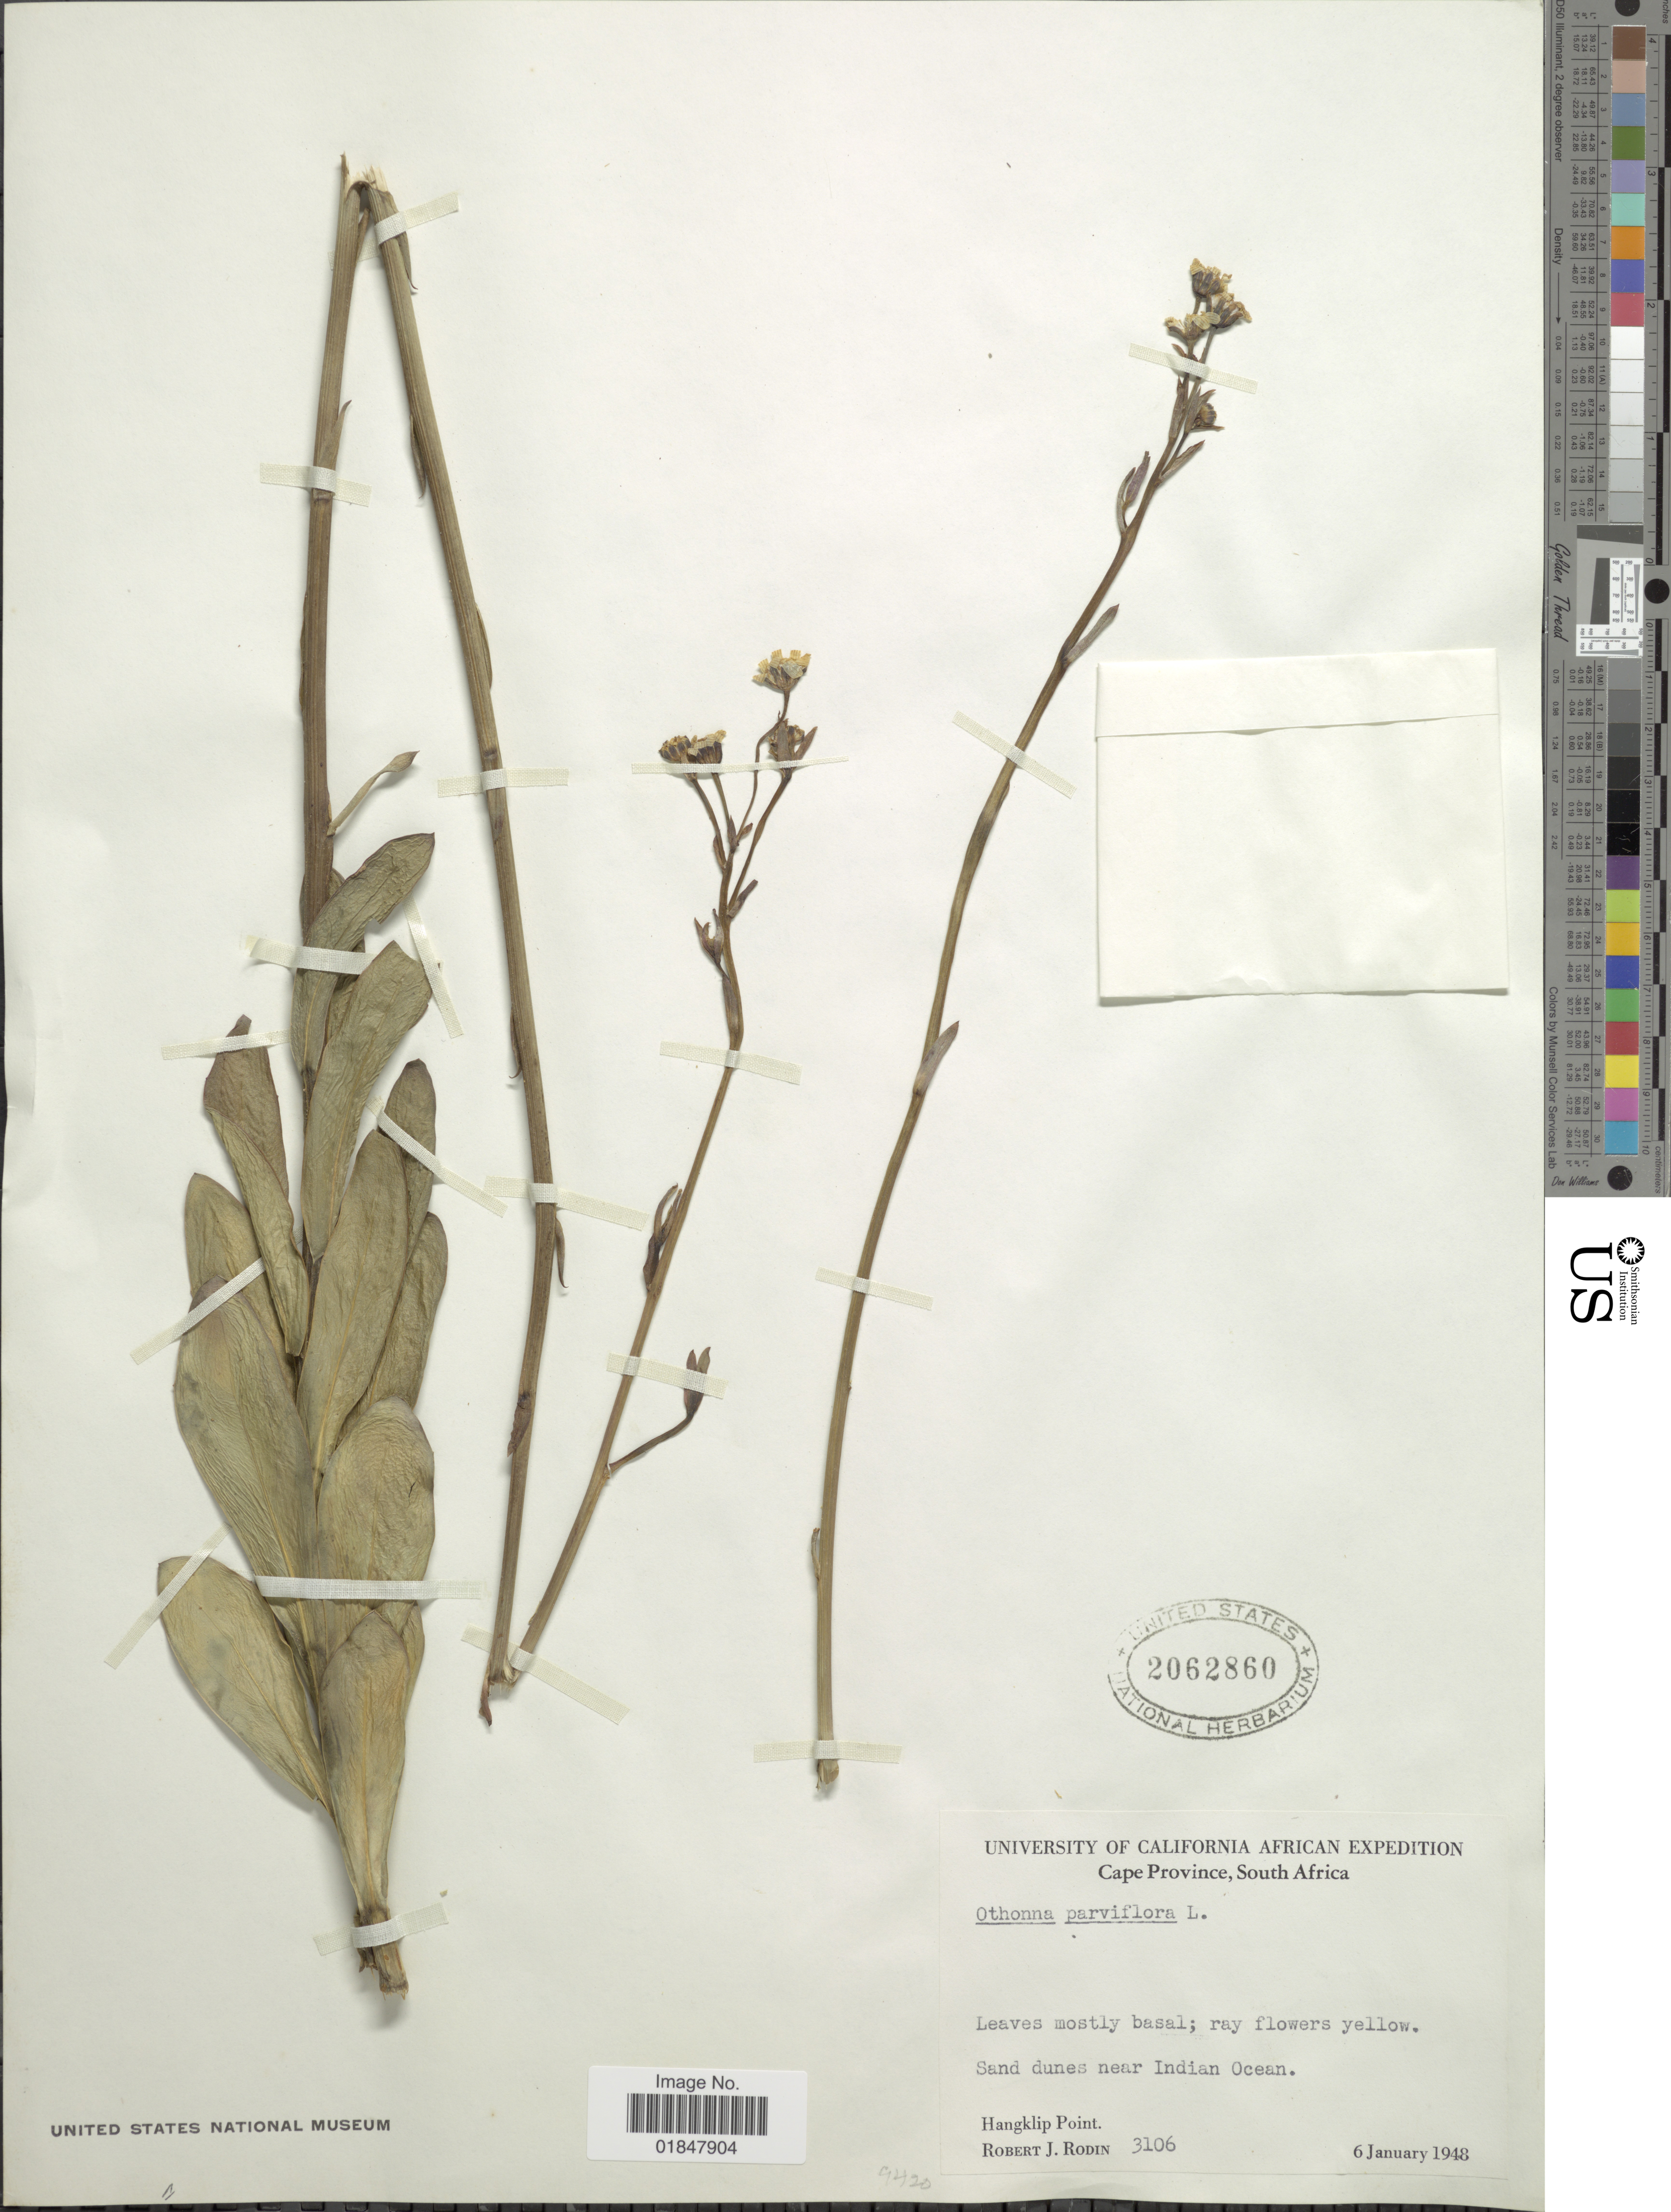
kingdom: Plantae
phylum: Tracheophyta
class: Magnoliopsida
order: Asterales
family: Asteraceae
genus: Othonna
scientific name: Othonna parviflora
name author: P.J. Bergius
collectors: R. J. Rodin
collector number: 3106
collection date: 1948-01-06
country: South Africa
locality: Sand dunes near Indian Ocean, Hangklip Point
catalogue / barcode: US 2062860